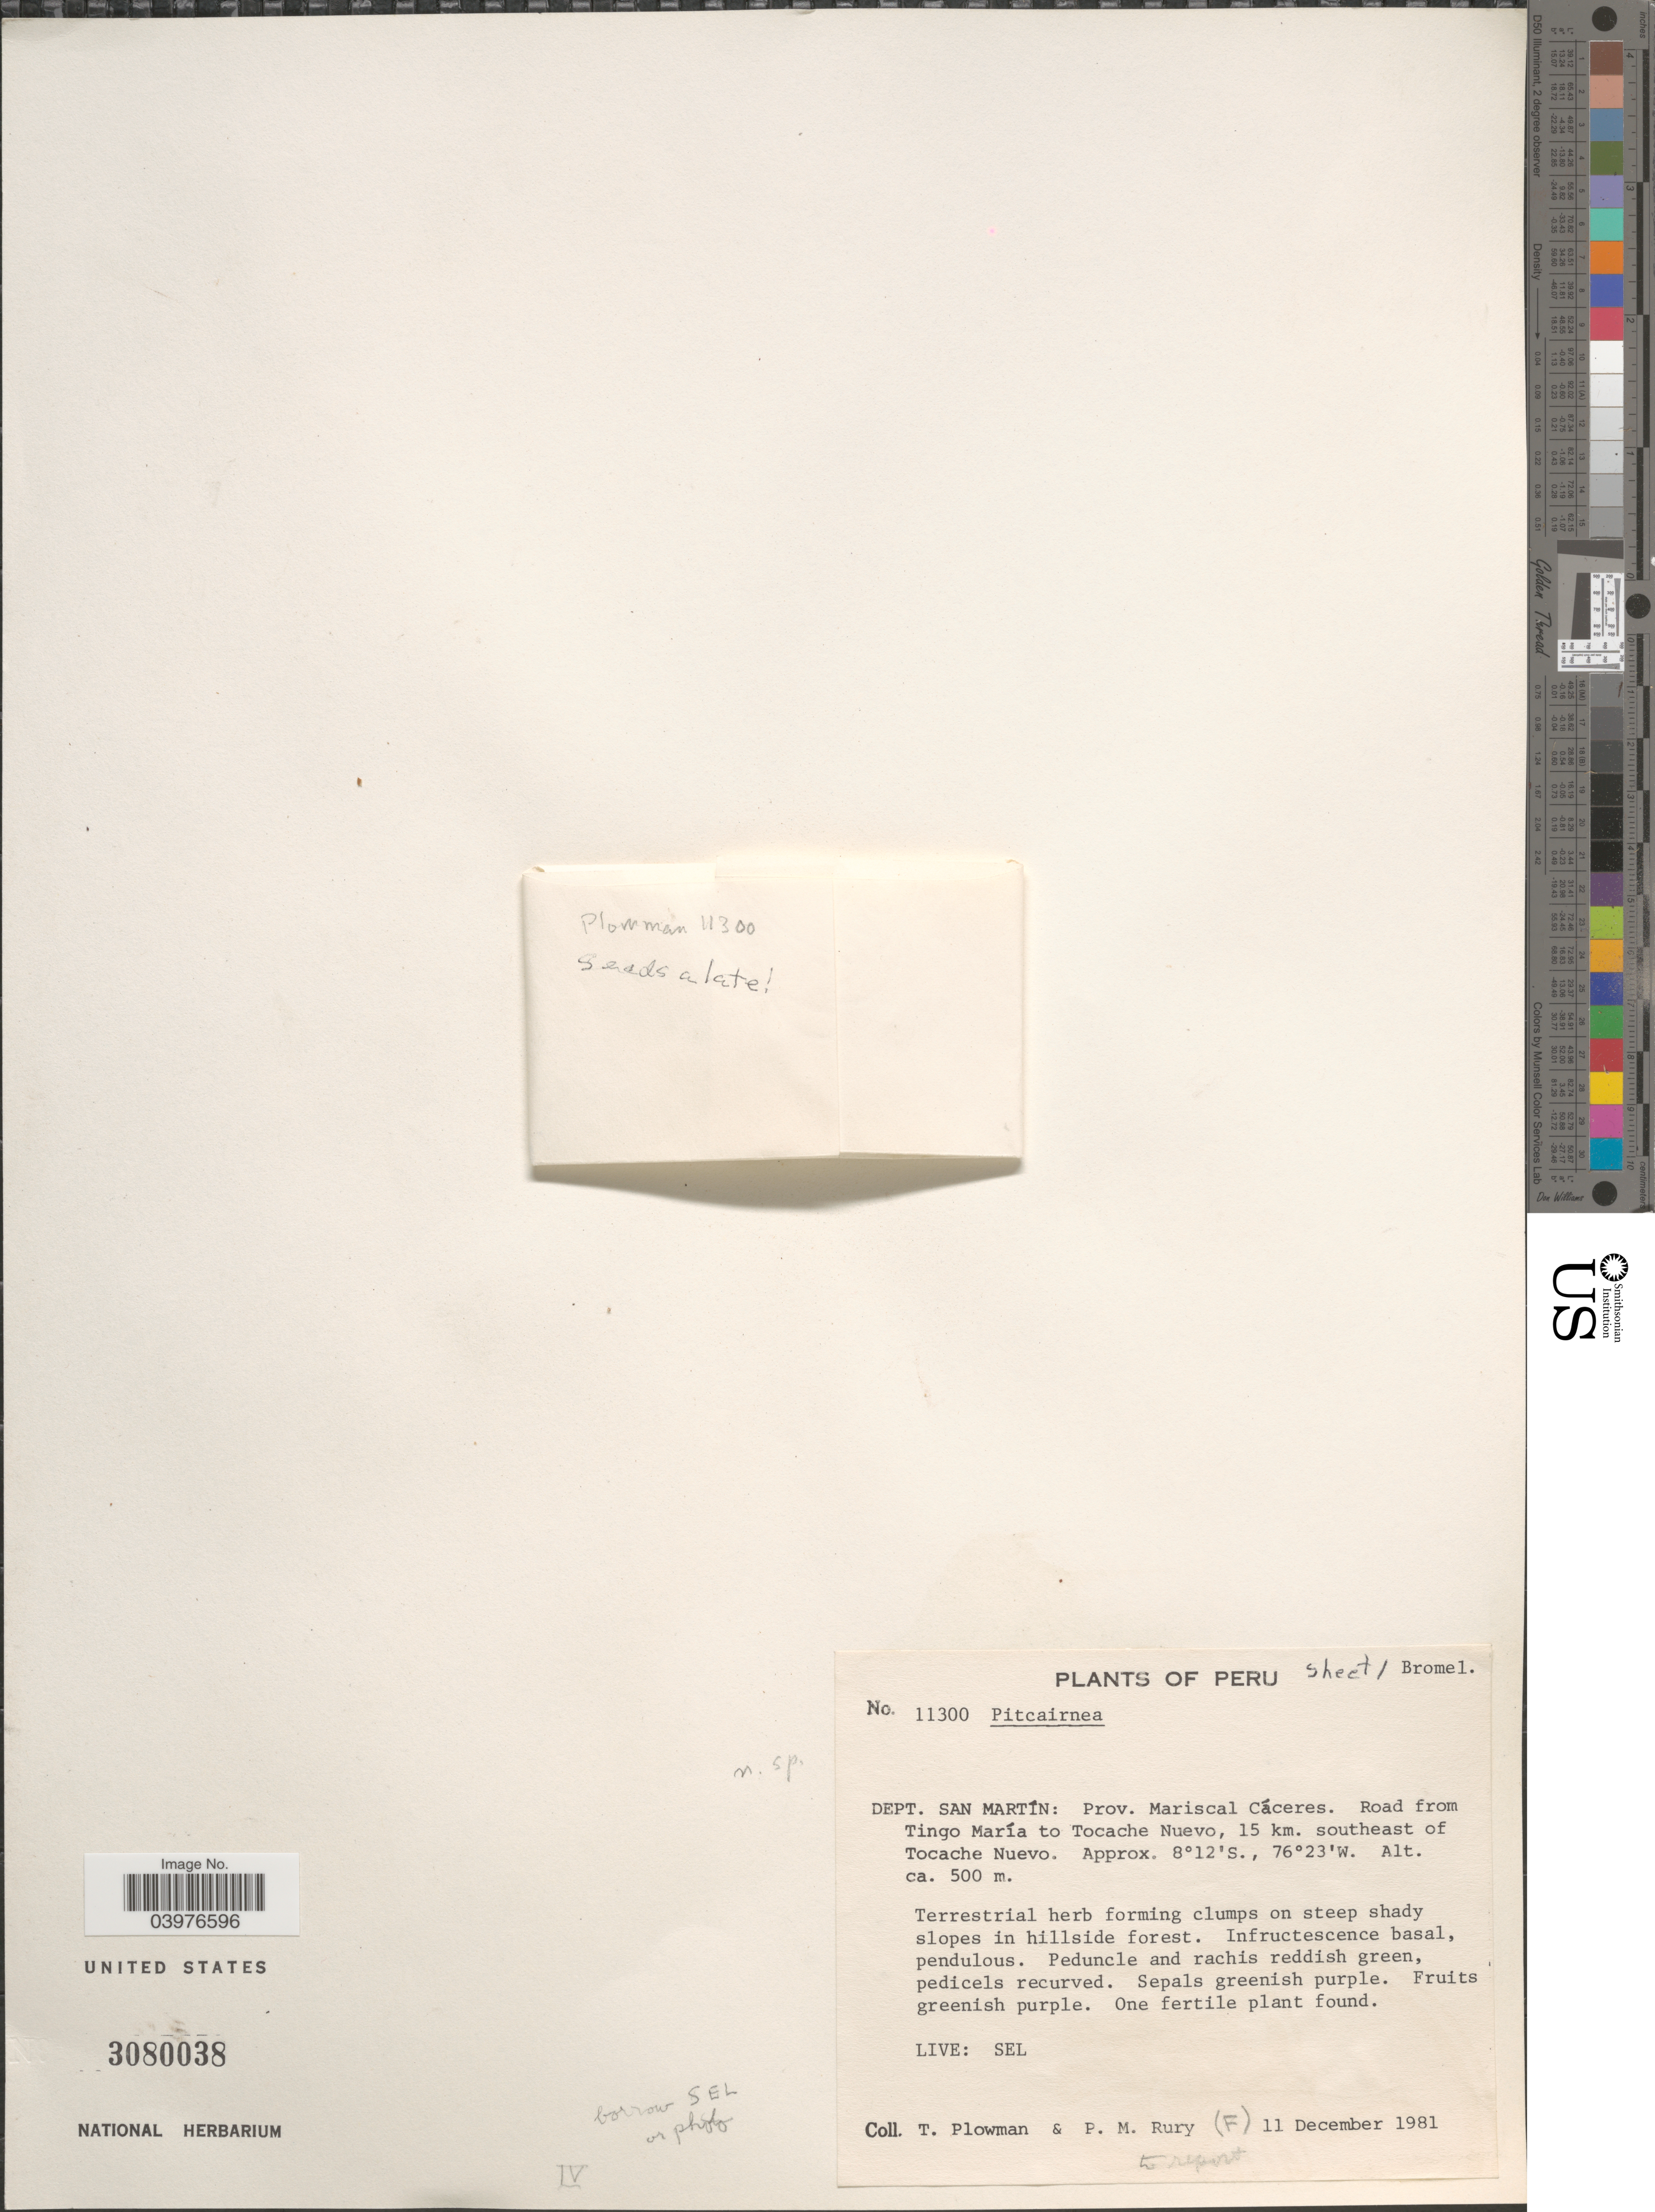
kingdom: Plantae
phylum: Tracheophyta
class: Liliopsida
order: Poales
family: Bromeliaceae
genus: Pitcairnia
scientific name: Pitcairnia sp.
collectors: T. Plowman & P. M. Rury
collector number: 11300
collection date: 1981-12-11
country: Peru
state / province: San Martín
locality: Dept. San Martín: Prov. Mariscal Cáceres. Road from Tingo María to Tocache Nuevo, 15 km. southeast of Tocache Nuevo.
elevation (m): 500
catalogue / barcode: US 3080038